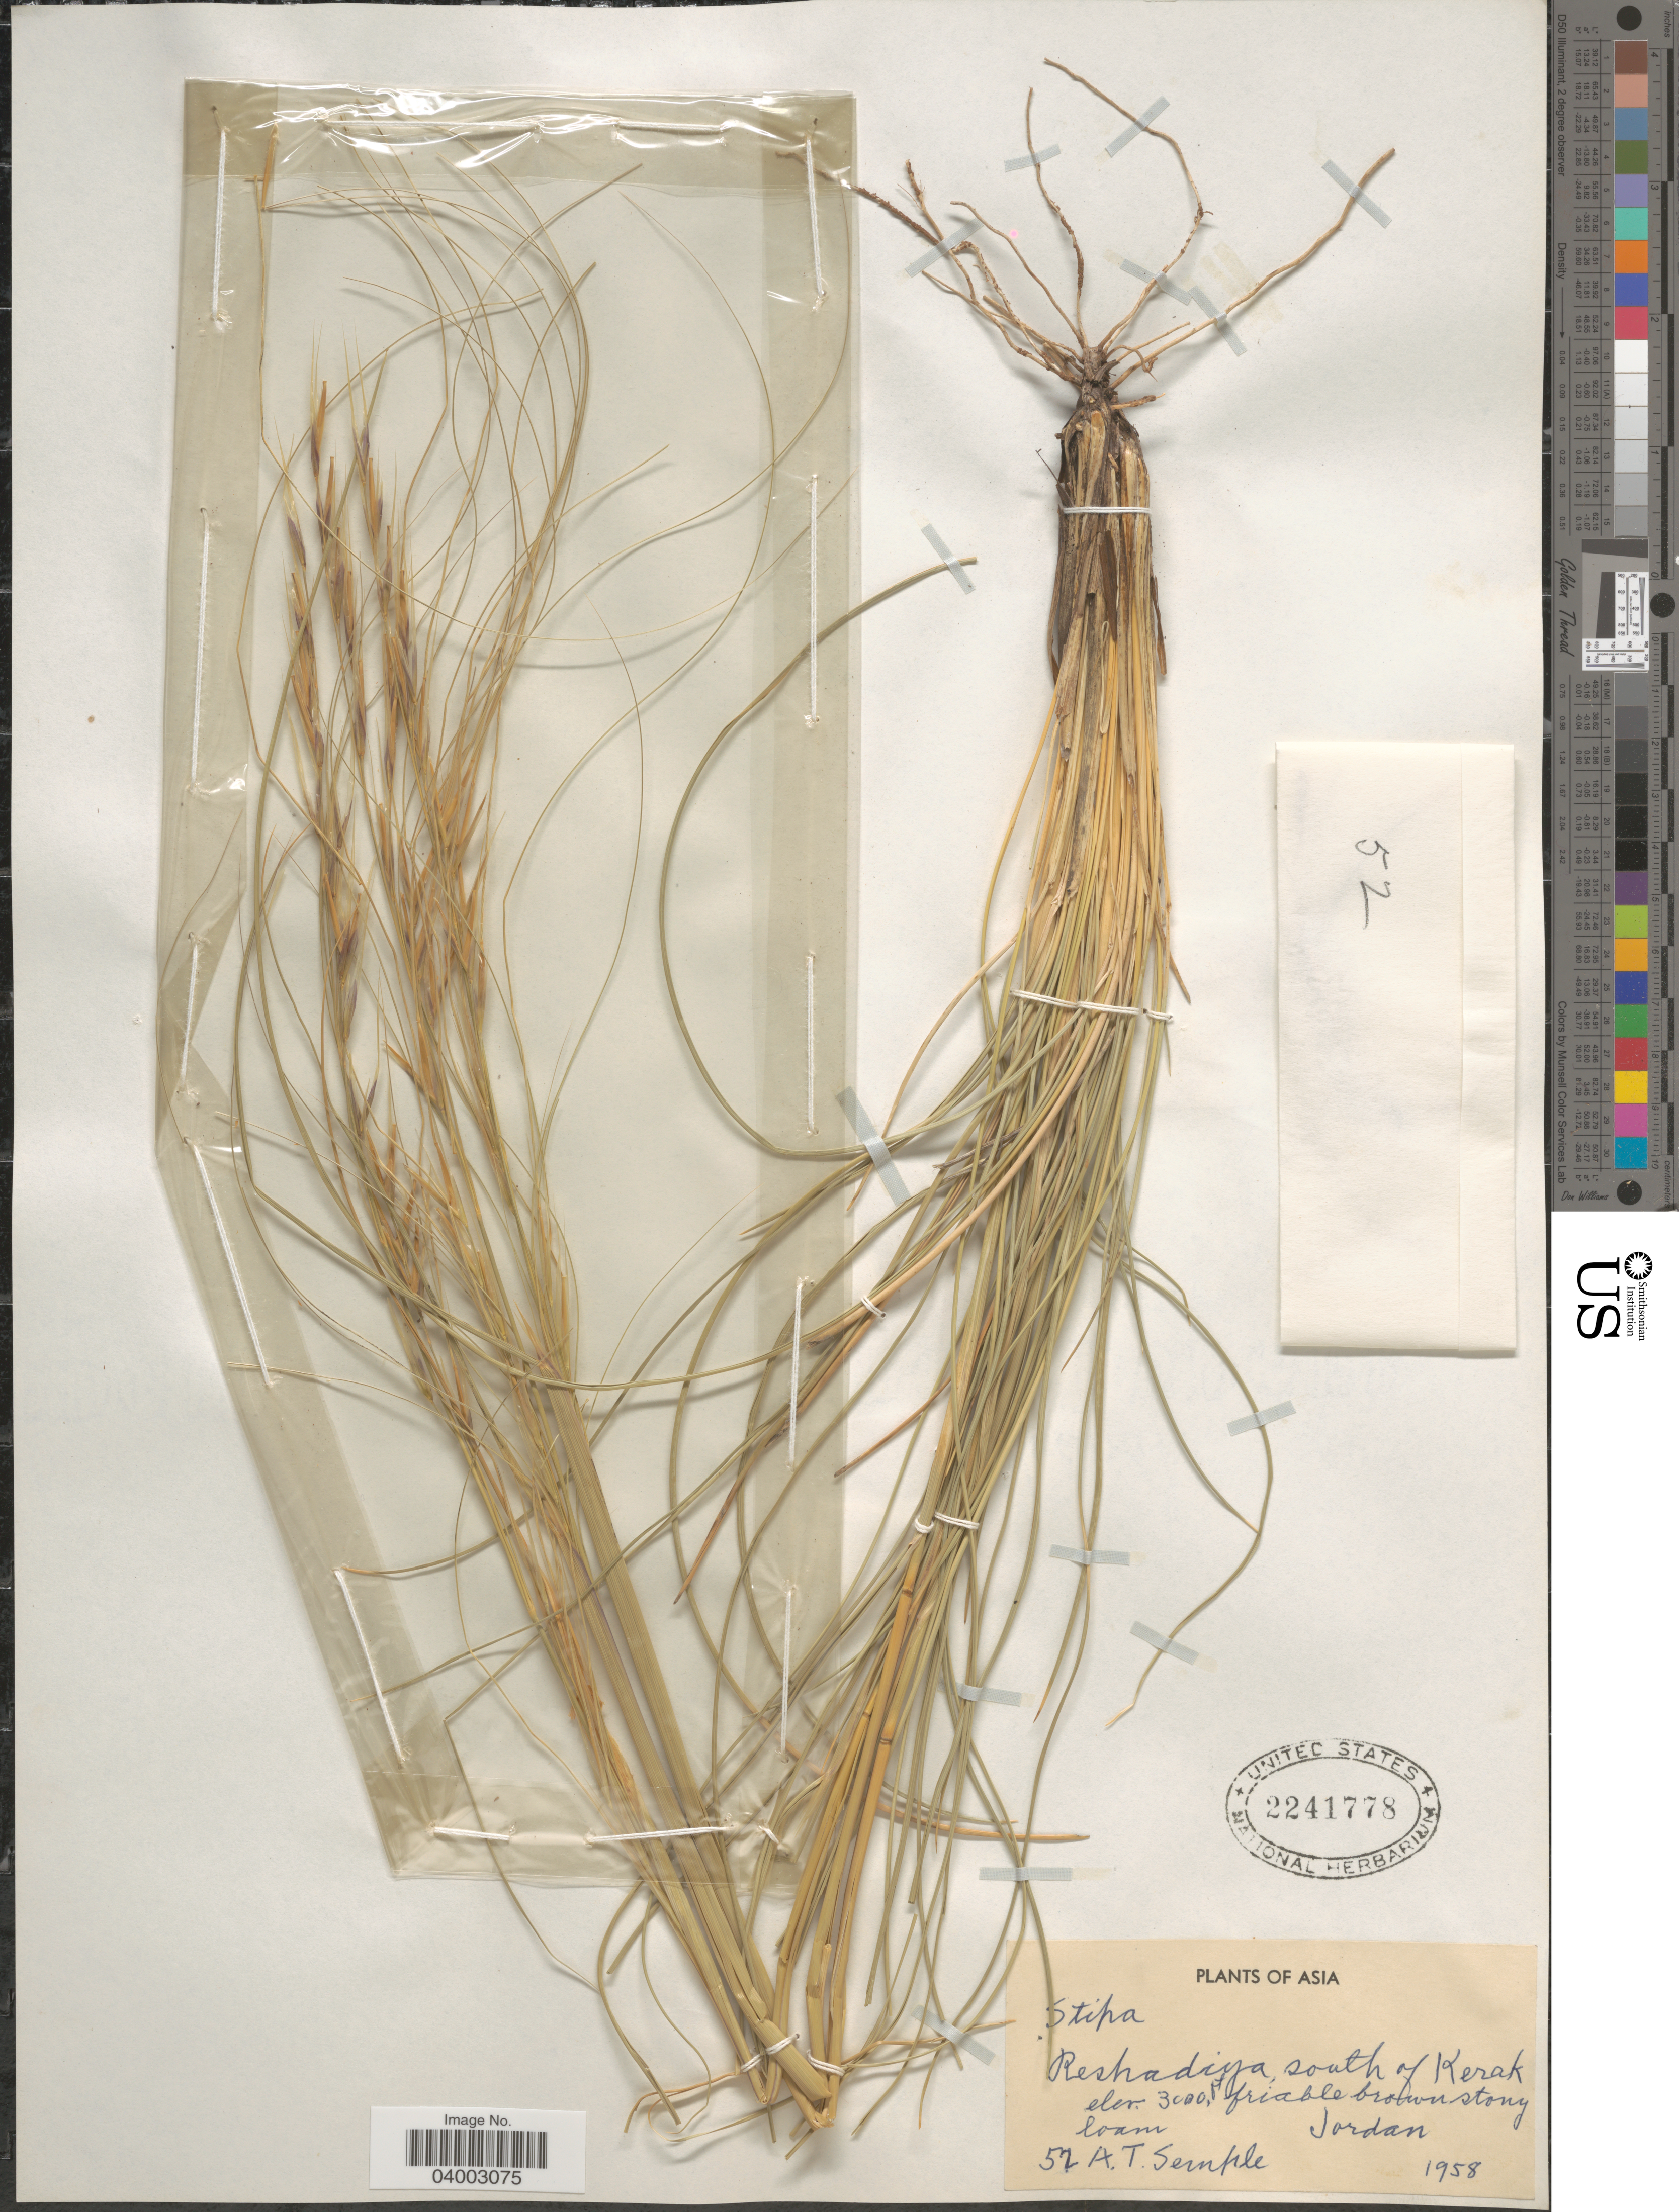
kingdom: Plantae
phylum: Tracheophyta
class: Liliopsida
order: Poales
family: Poaceae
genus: Stipa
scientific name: Stipa sp.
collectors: A. Semple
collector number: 52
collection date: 1958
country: Jordan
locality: Reshadiya, south of Kerak.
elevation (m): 914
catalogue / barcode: US 2241778